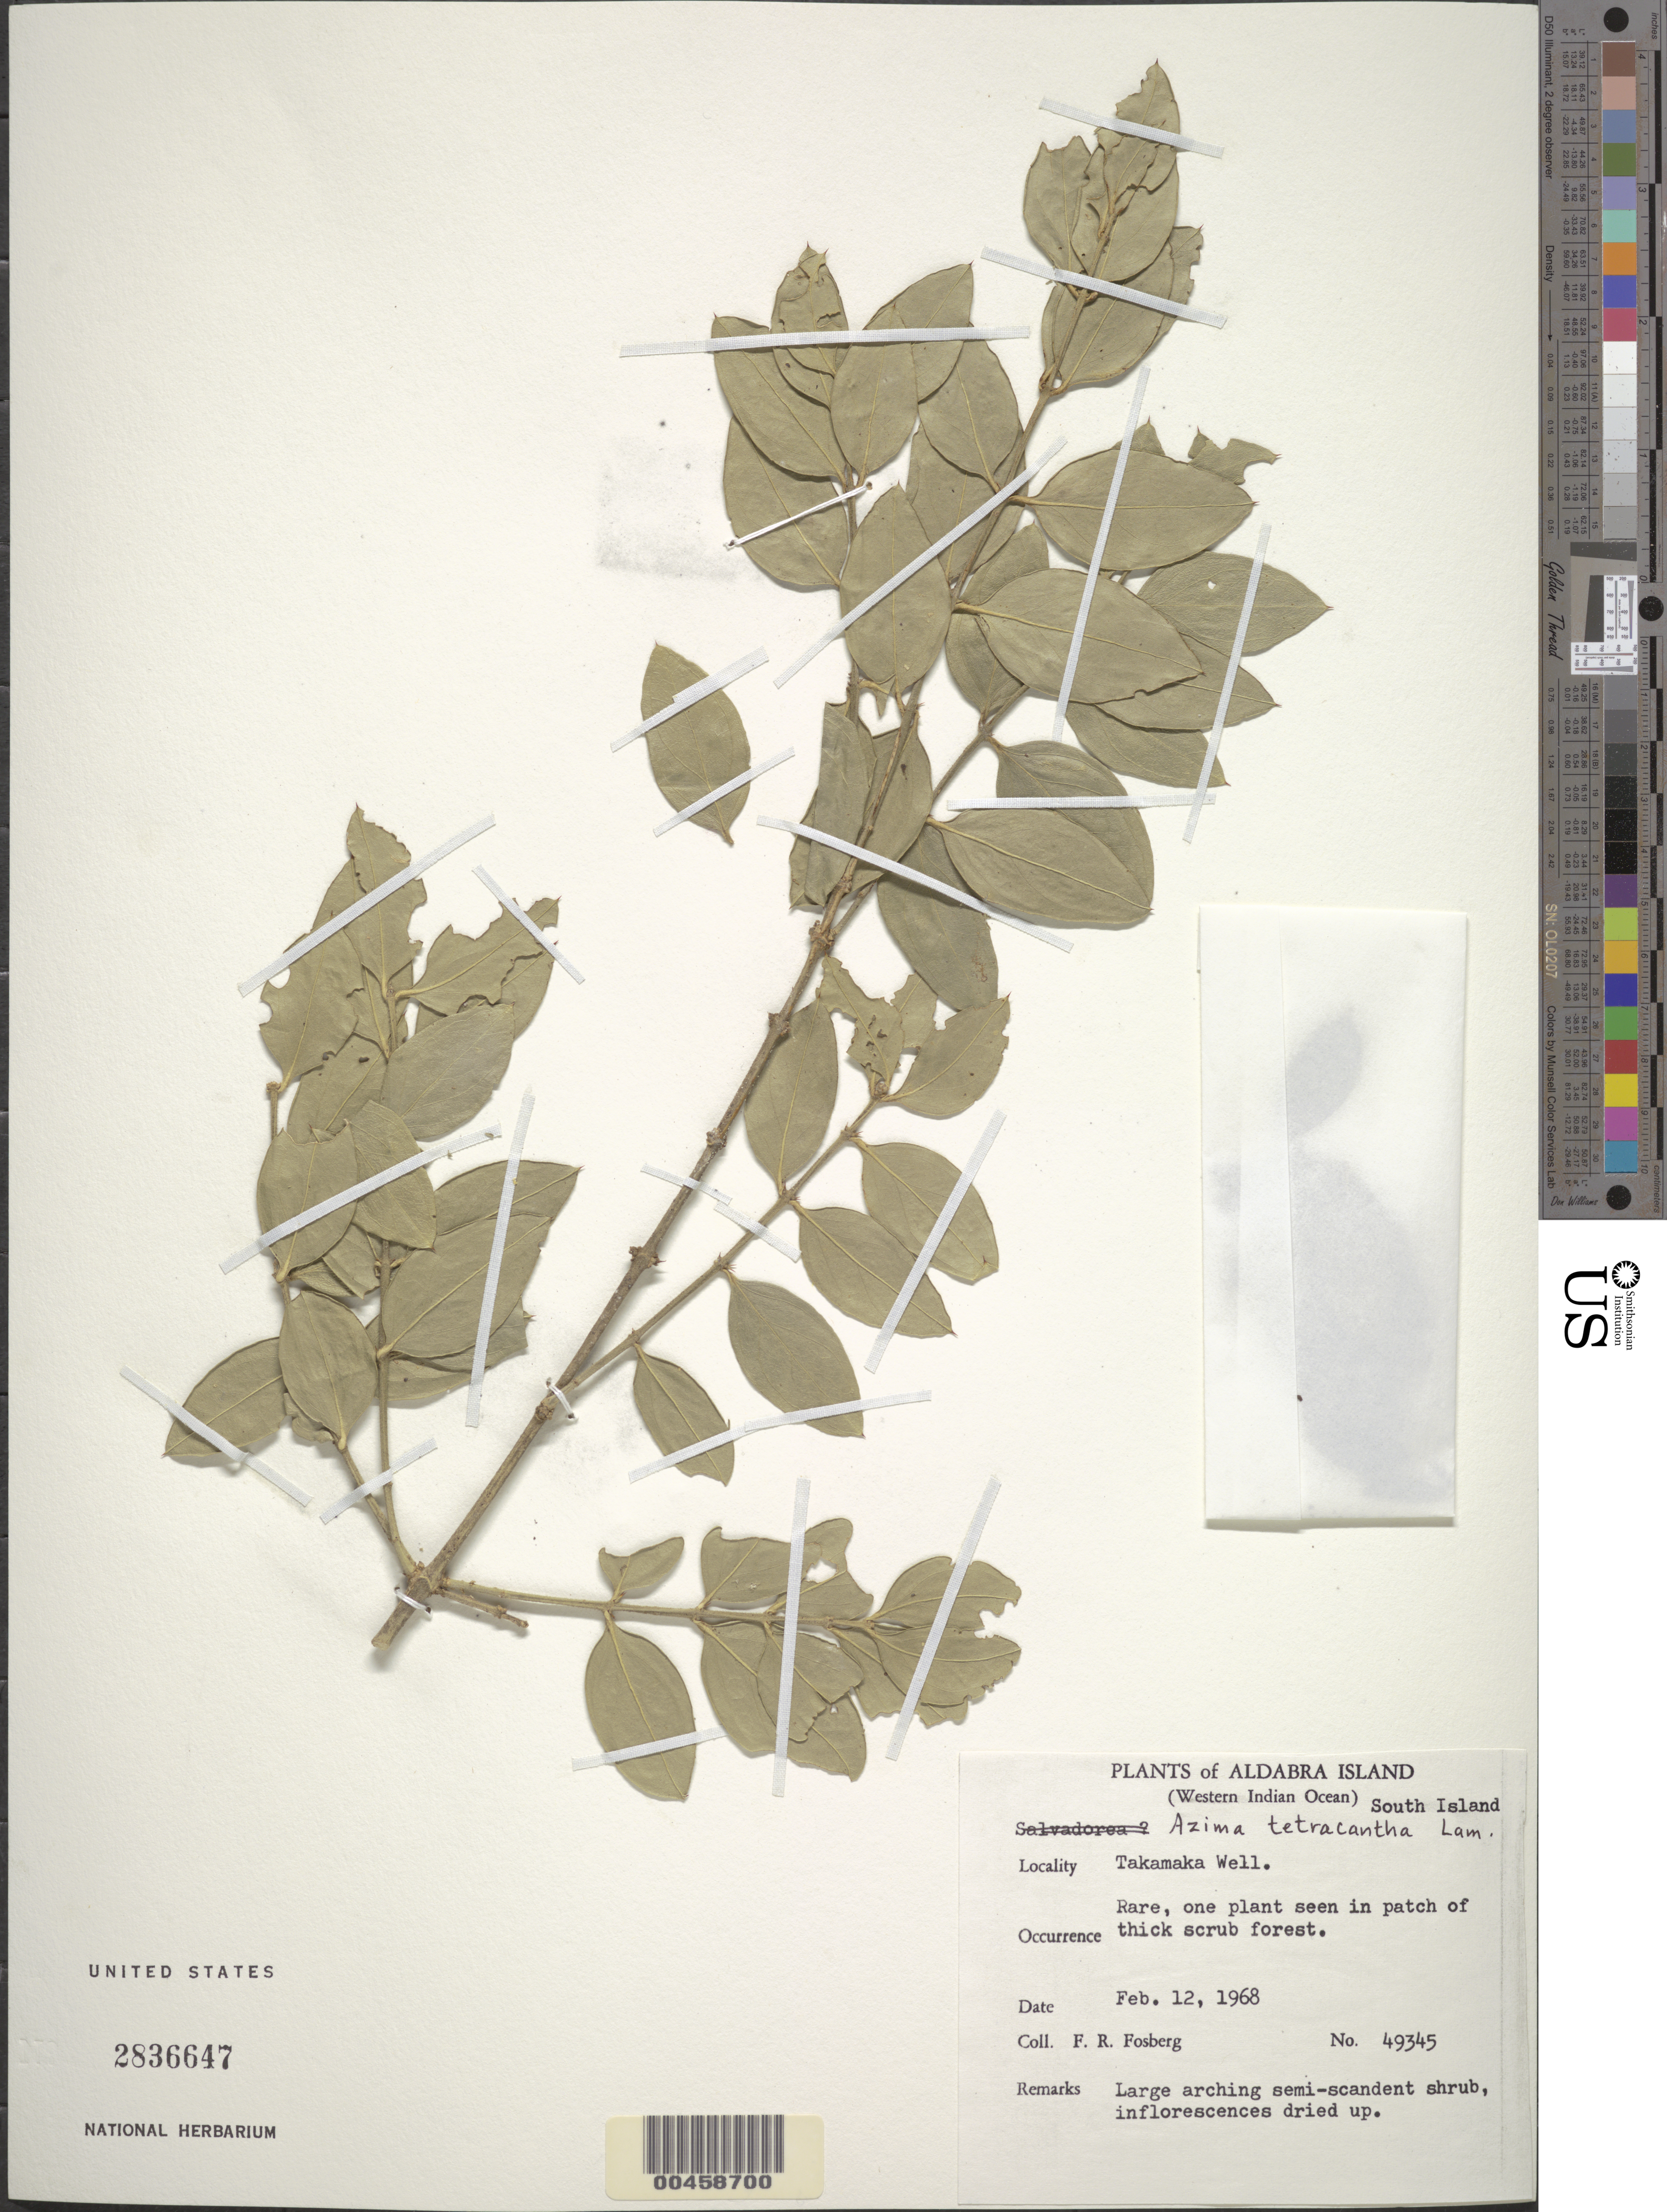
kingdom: Plantae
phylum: Tracheophyta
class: Magnoliopsida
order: Brassicales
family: Salvadoraceae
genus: Azima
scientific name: Azima tetracantha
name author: Lam.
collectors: F. R. Fosberg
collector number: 49345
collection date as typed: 12 Feb 1968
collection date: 1968-02-12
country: Seychelles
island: Aldabra Atoll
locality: Takamaka Well. [South Islet, part of Aldabra Island (Atoll)?]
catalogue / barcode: US 2836647